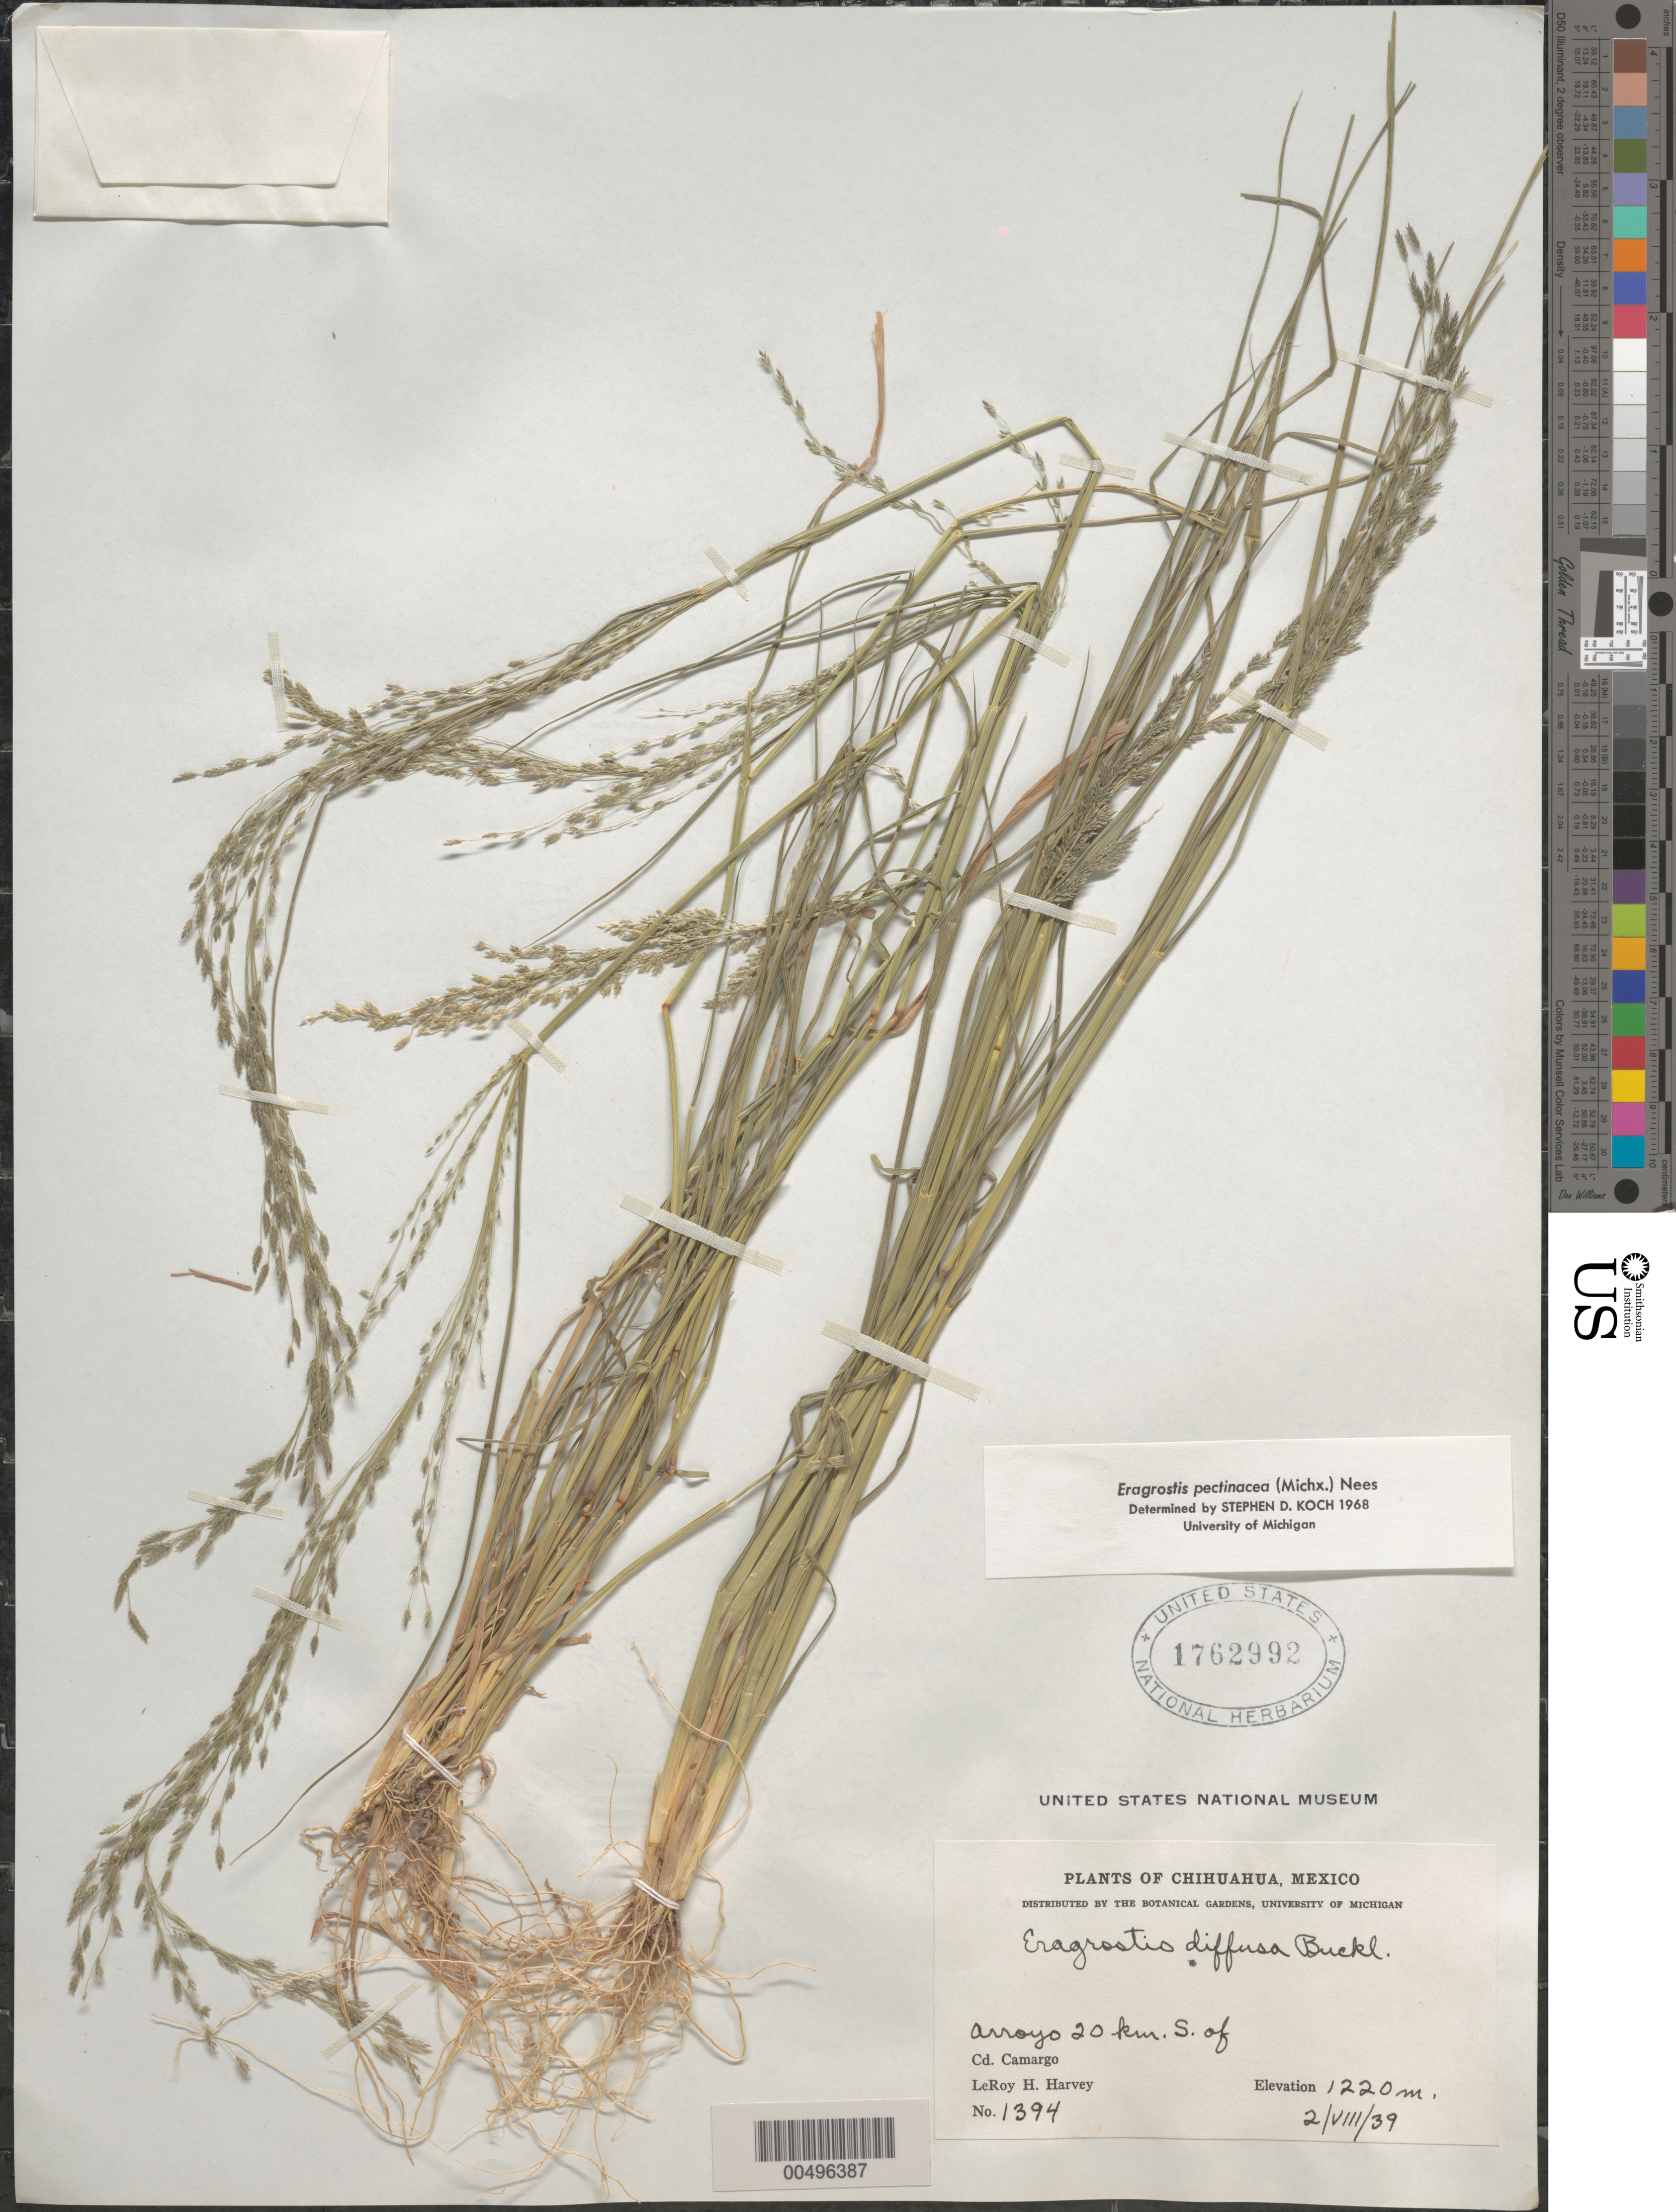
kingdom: Plantae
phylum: Tracheophyta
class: Liliopsida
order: Poales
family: Poaceae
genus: Eragrostis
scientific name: Eragrostis pectinacea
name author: (Michx.) Nees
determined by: Koch, S. D.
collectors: L. H. Harvey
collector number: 1394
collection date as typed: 2 Aug 1939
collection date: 1939-08-02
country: Mexico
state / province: Chihuahua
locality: Arroyo 20 km S of Cd. Camargo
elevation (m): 1220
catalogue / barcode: US 1762992